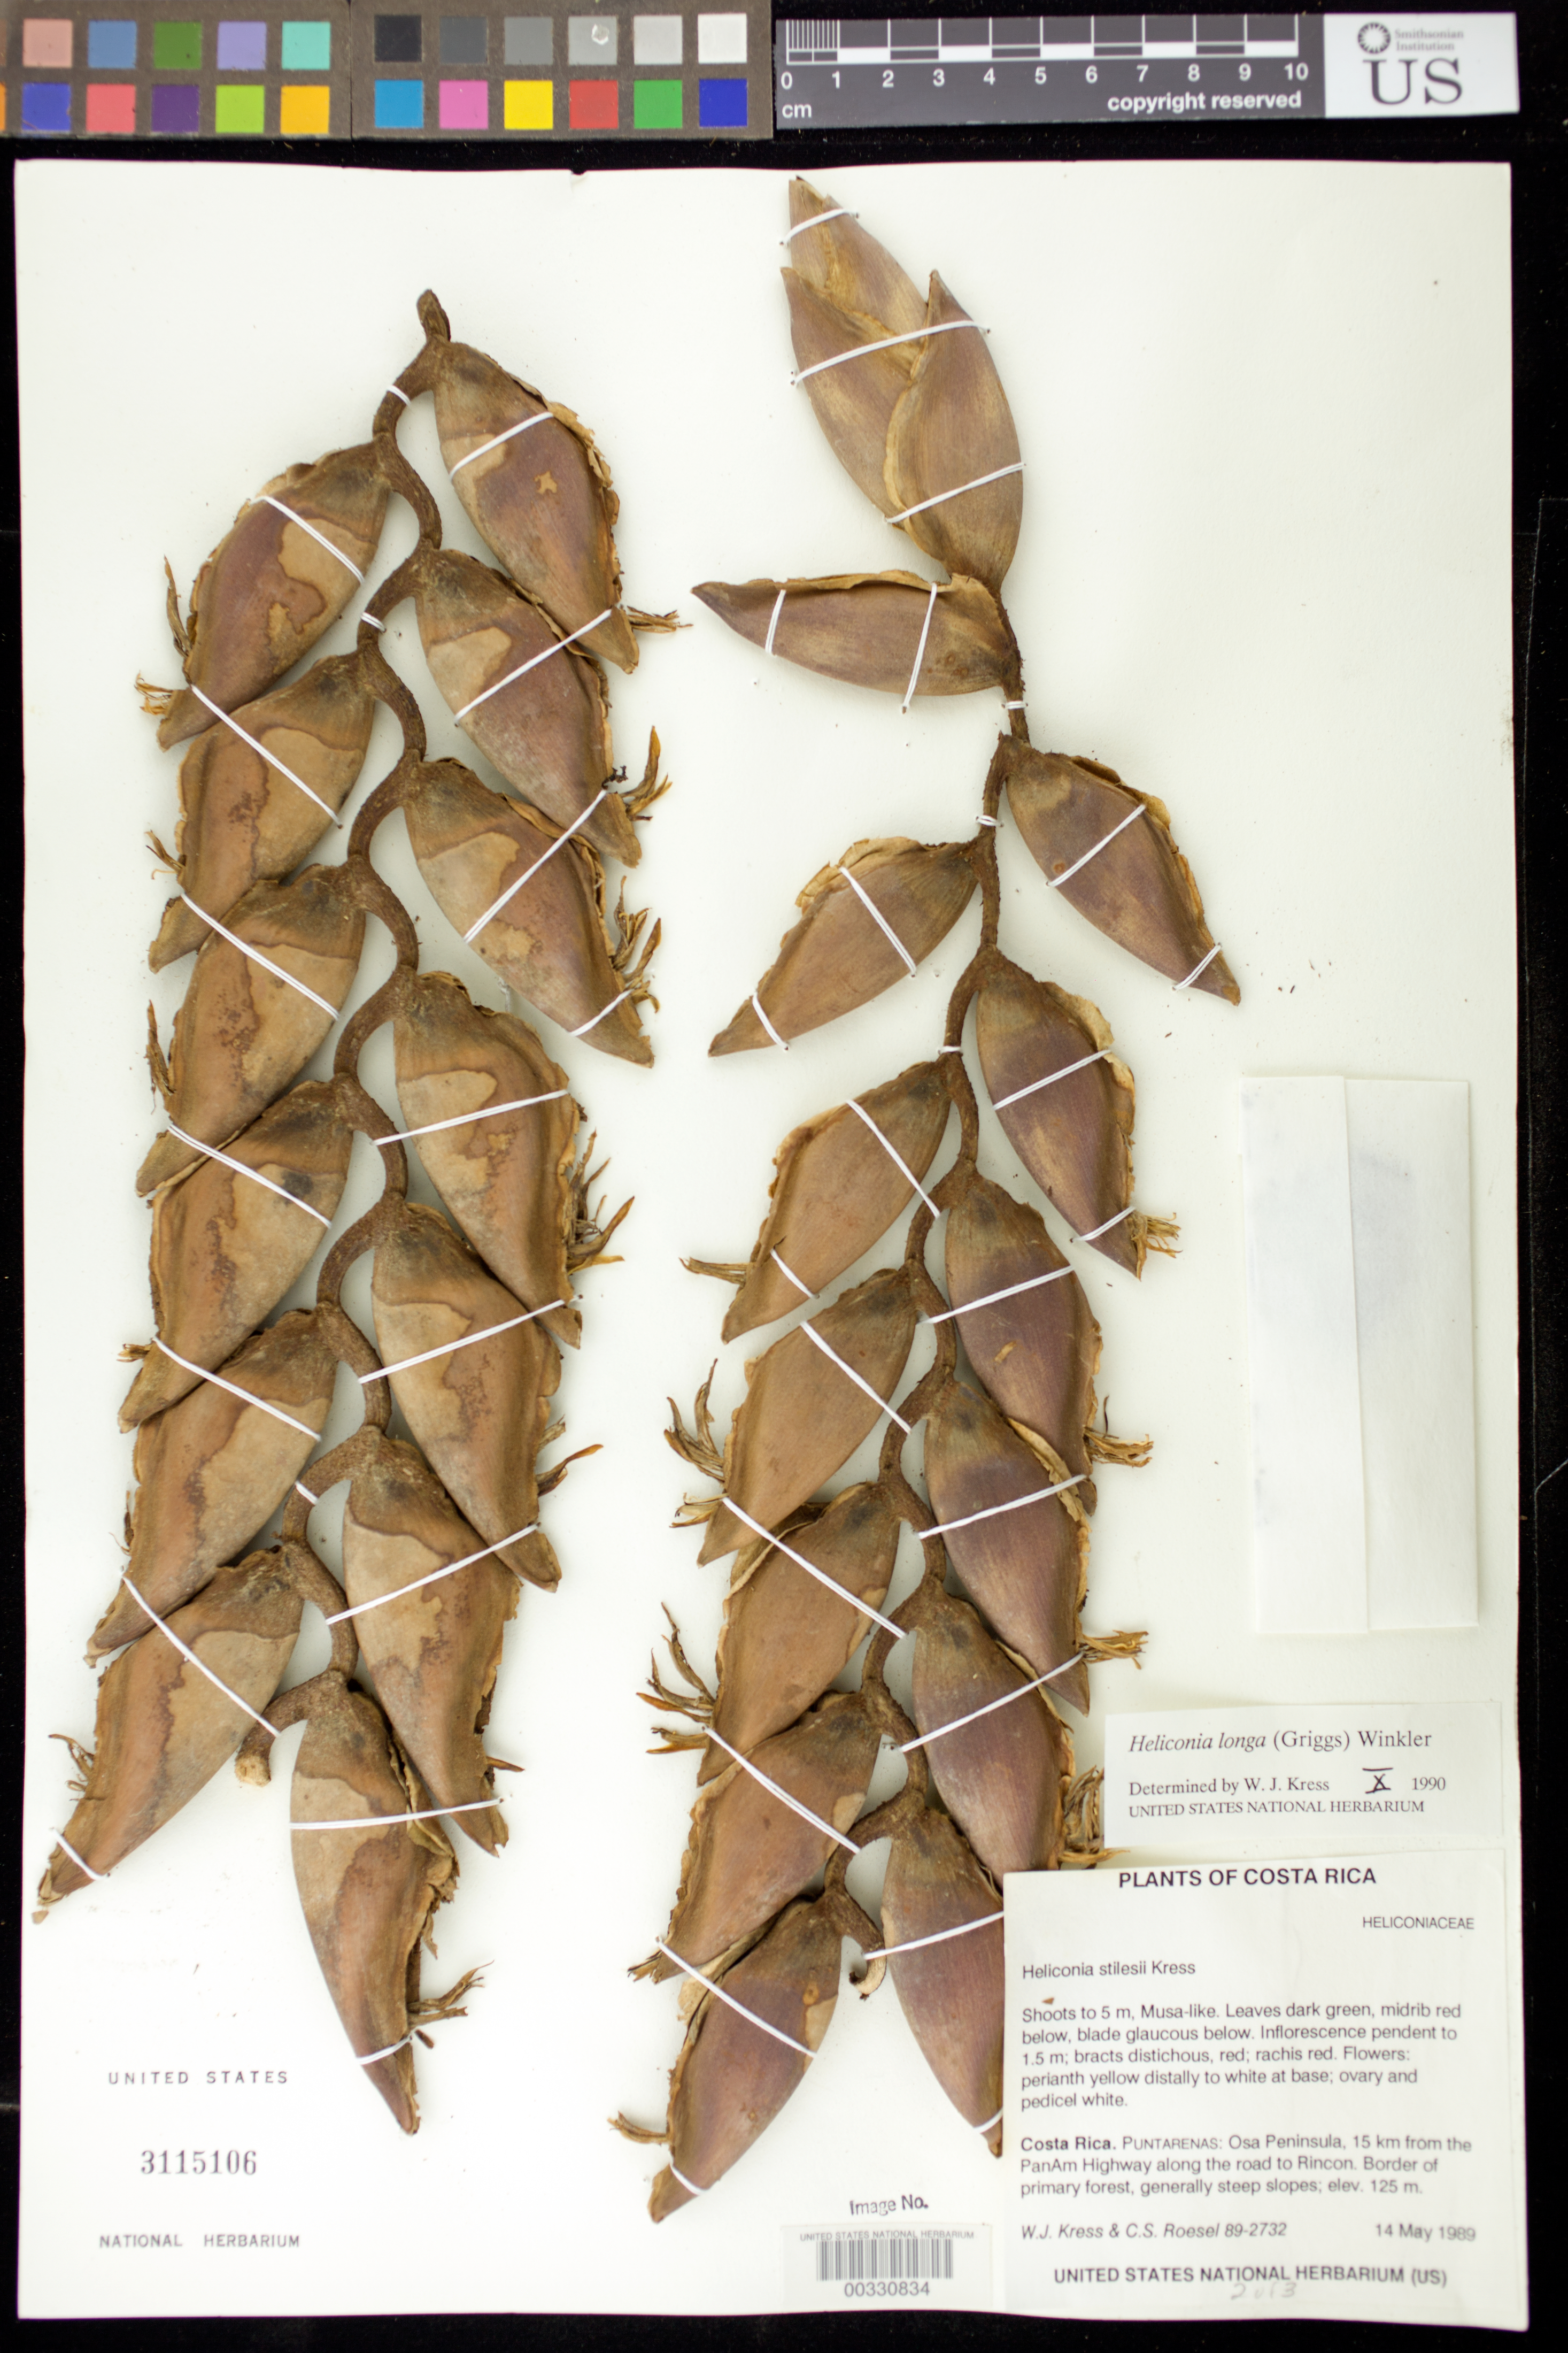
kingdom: Plantae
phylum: Tracheophyta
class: Liliopsida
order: Zingiberales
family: Heliconiaceae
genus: Heliconia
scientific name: Heliconia longa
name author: (R.F. Griggs) H.J.P. Winkl.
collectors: W. J. Kress & C. S. Roesel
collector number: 89-2732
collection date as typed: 14 May 1989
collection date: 1989-05-14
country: Costa Rica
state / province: Puntarenas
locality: Osa peninsula, 15 km from panam highway along road to rincon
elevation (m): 125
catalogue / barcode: US 3115106